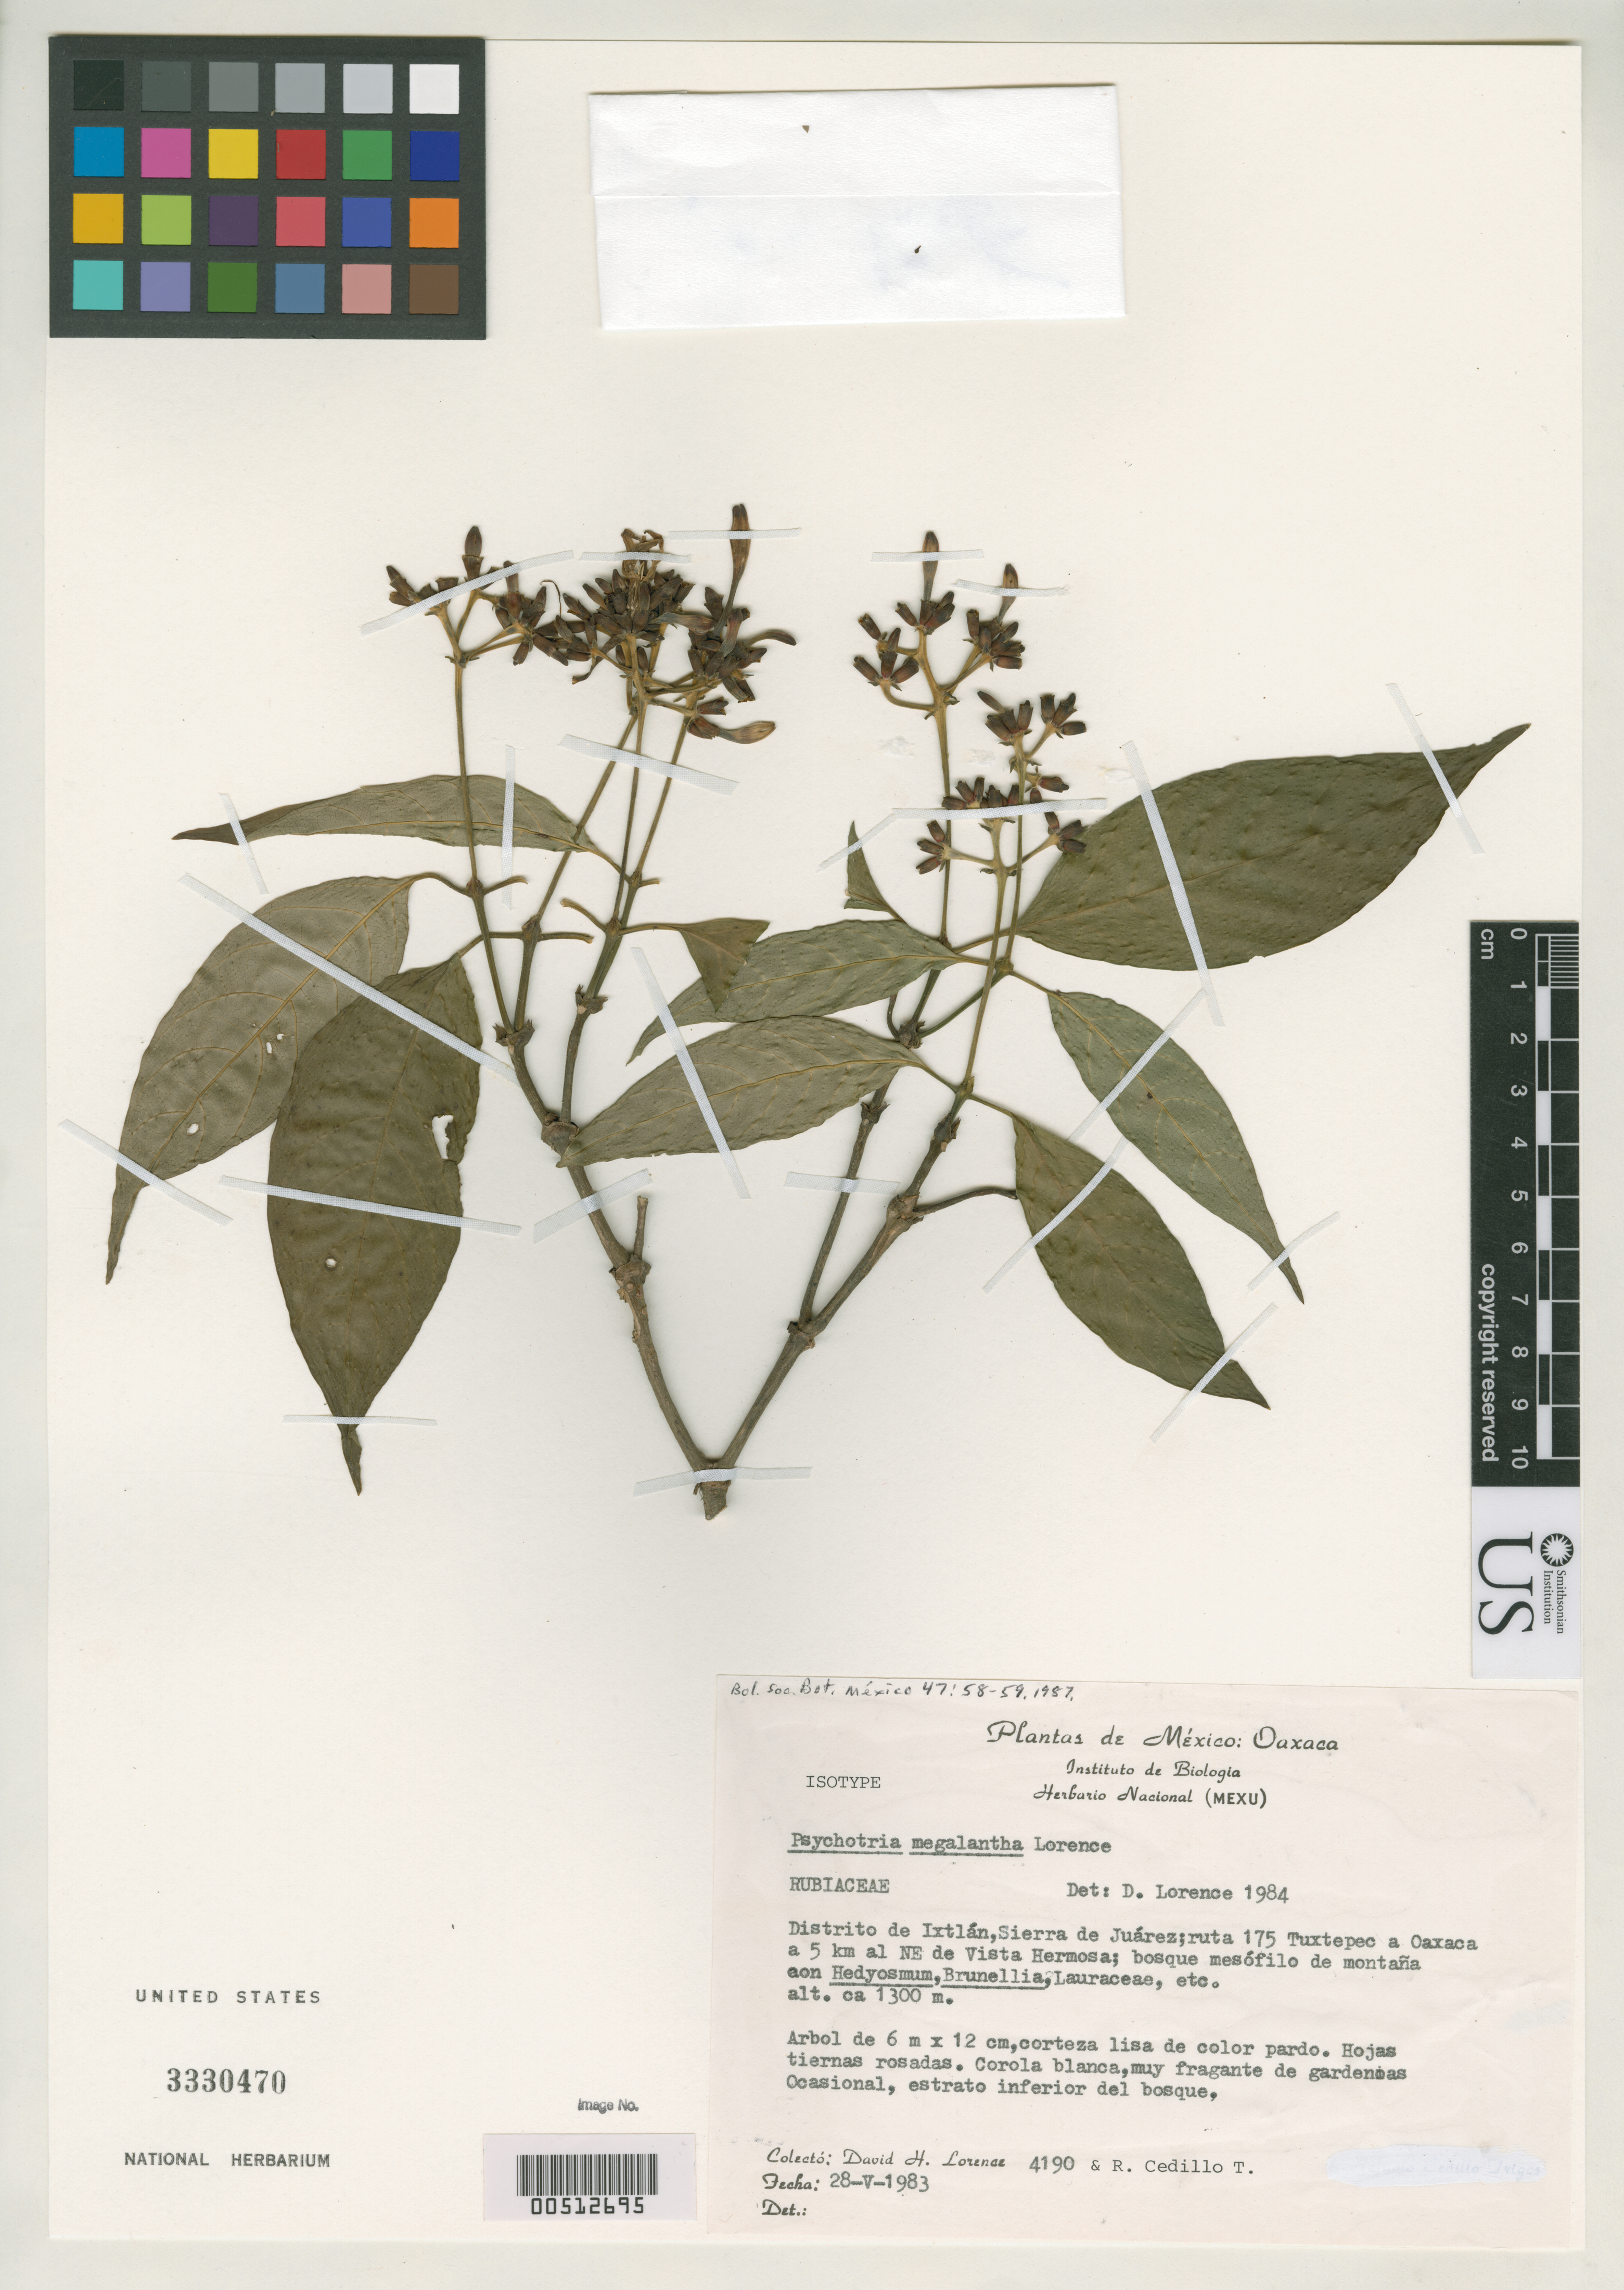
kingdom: Plantae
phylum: Tracheophyta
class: Magnoliopsida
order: Gentianales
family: Rubiaceae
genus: Psychotria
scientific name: Psychotria megalantha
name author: Lorence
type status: Isotype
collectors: D. Lorence & R. CedilloT.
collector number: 4190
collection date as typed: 28 May 1983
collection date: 1983-05-28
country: Mexico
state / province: Oaxaca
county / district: Ixtlan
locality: Sierra de Juarez, ruta 175 Tuxtepec a Oaxaca a 5 km al NE de Vista Hermosa.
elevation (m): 1300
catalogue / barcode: US 3330470